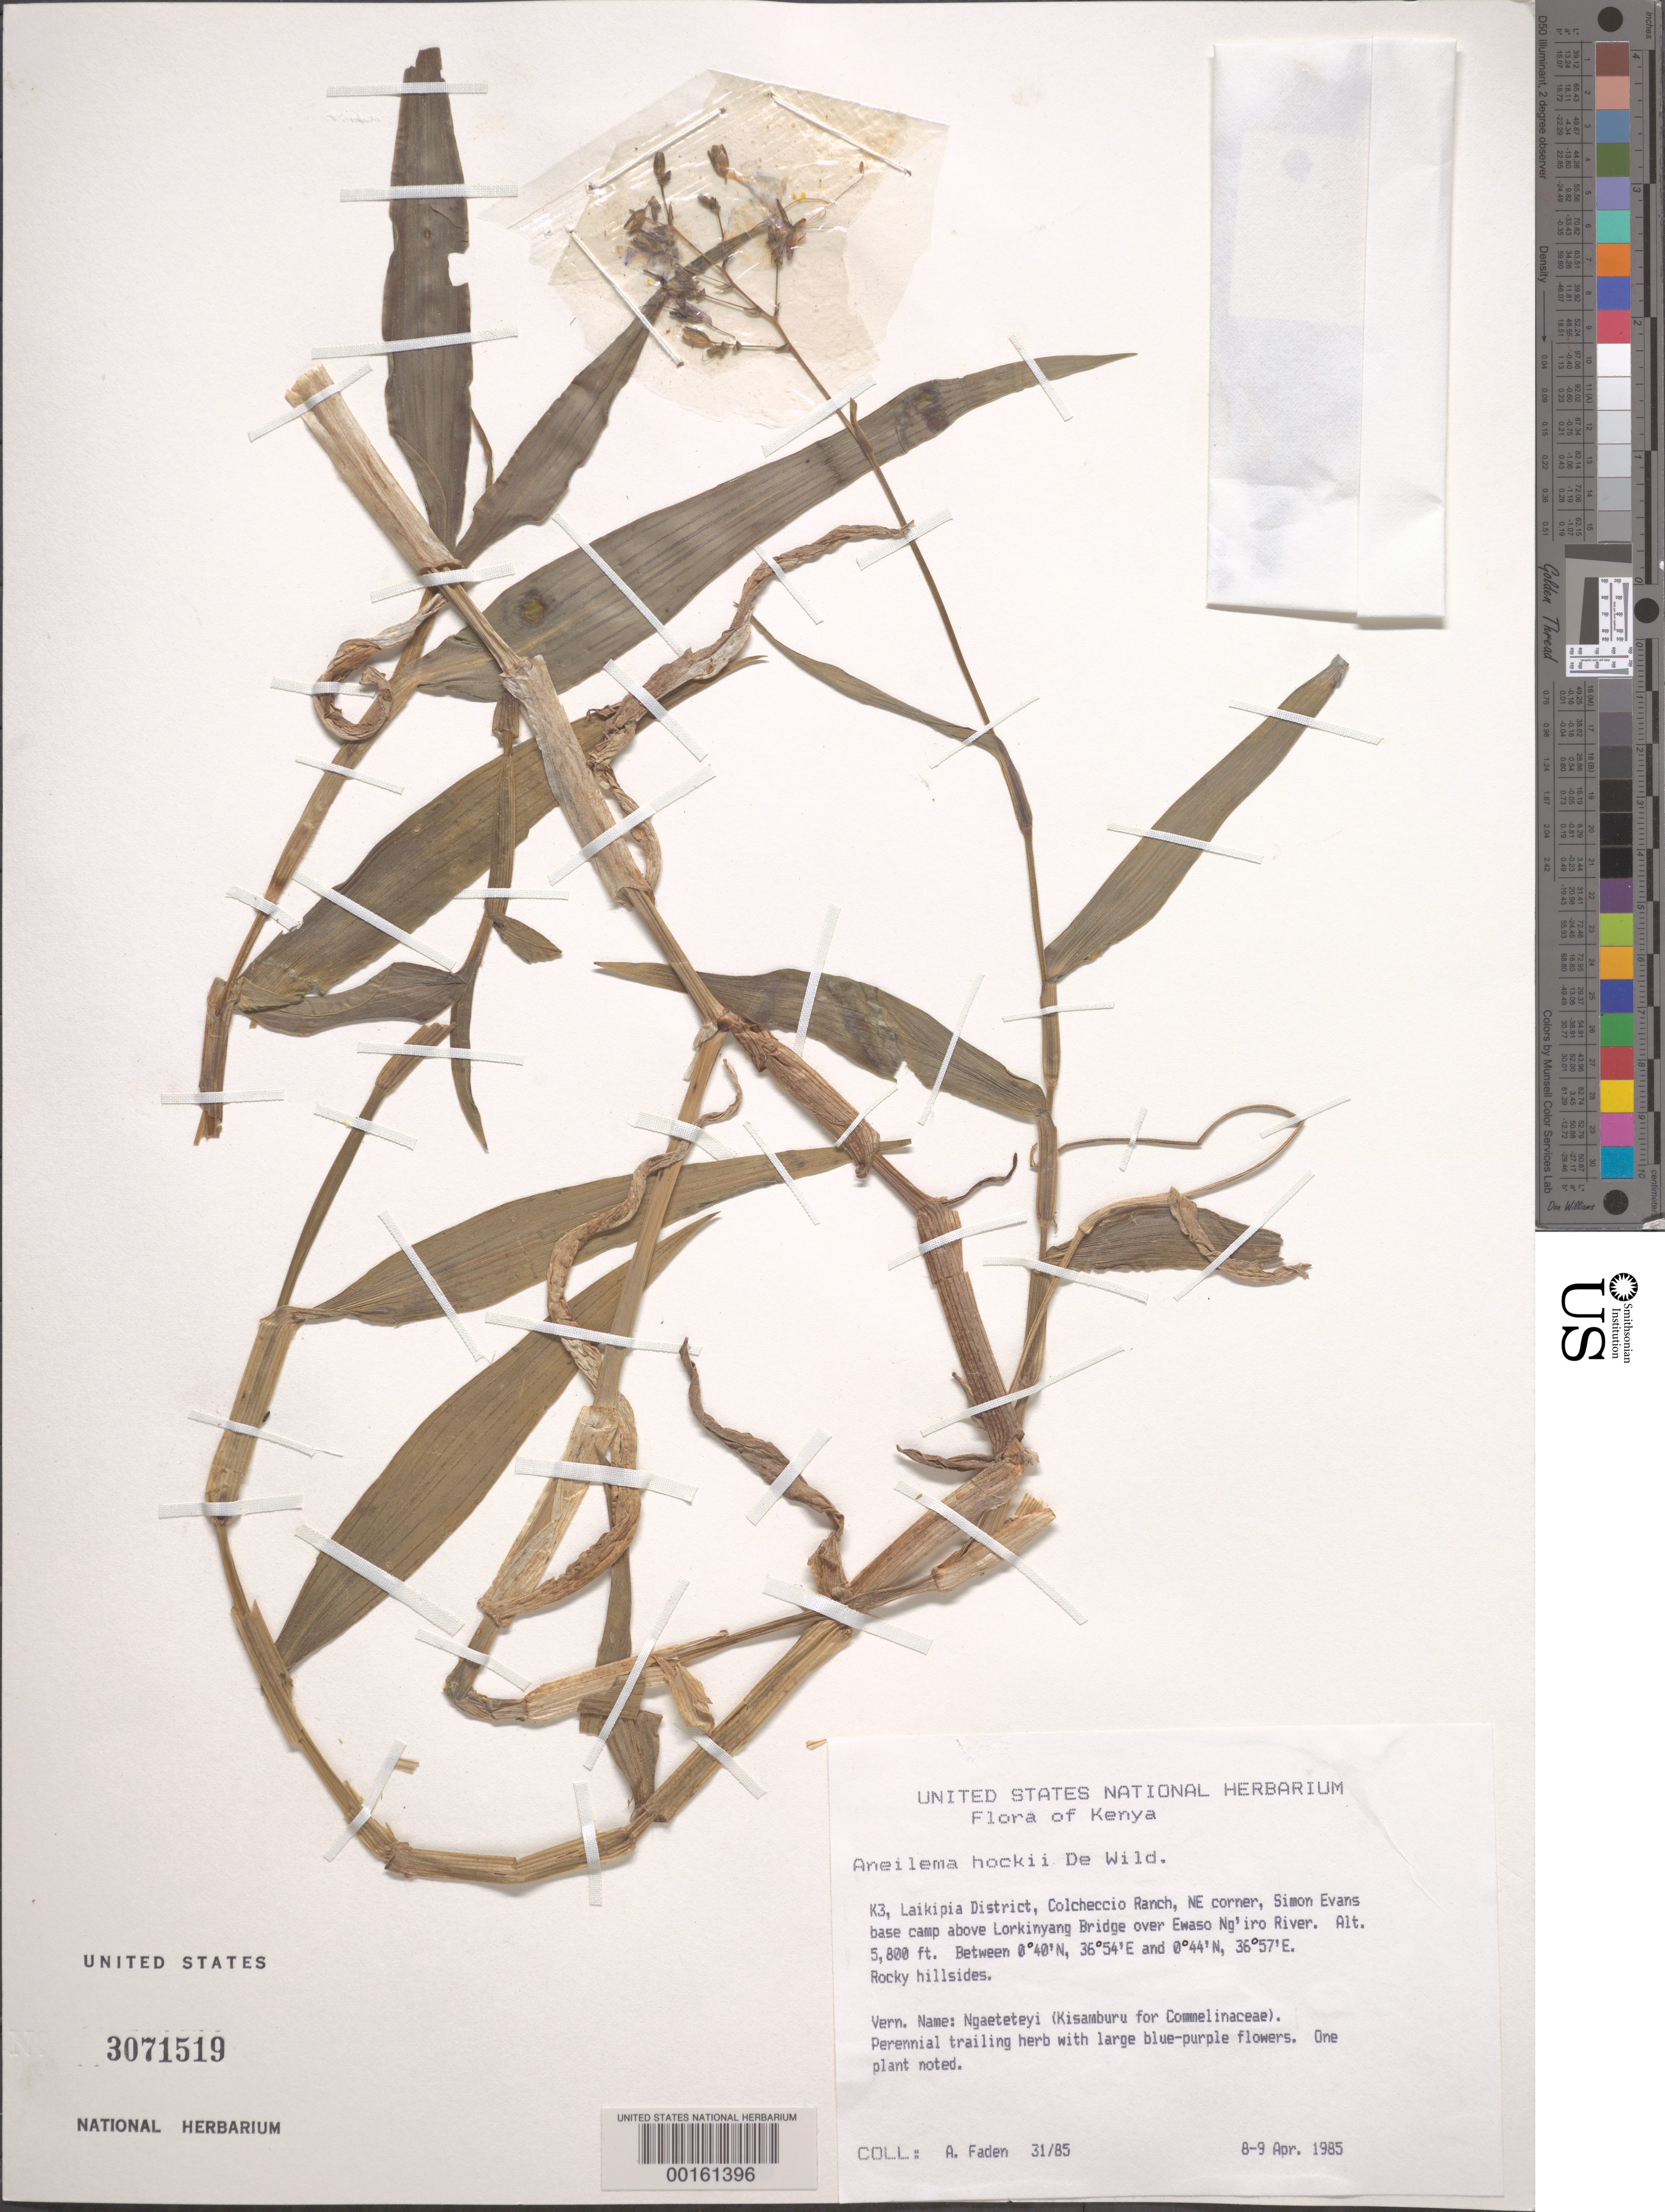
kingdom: Plantae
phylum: Tracheophyta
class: Liliopsida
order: Commelinales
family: Commelinaceae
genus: Aneilema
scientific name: Aneilema hockii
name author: De Wild.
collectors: A. J. Faden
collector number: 31/85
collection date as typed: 08 Apr 1985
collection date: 1985-04-08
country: Kenya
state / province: Laikipia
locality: Coicheccio ranch, ne corner, simon evans base camp above lorkinyang bridge over ewaso ng'iro river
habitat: Rocky hillsides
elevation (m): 1769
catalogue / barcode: US 3071519